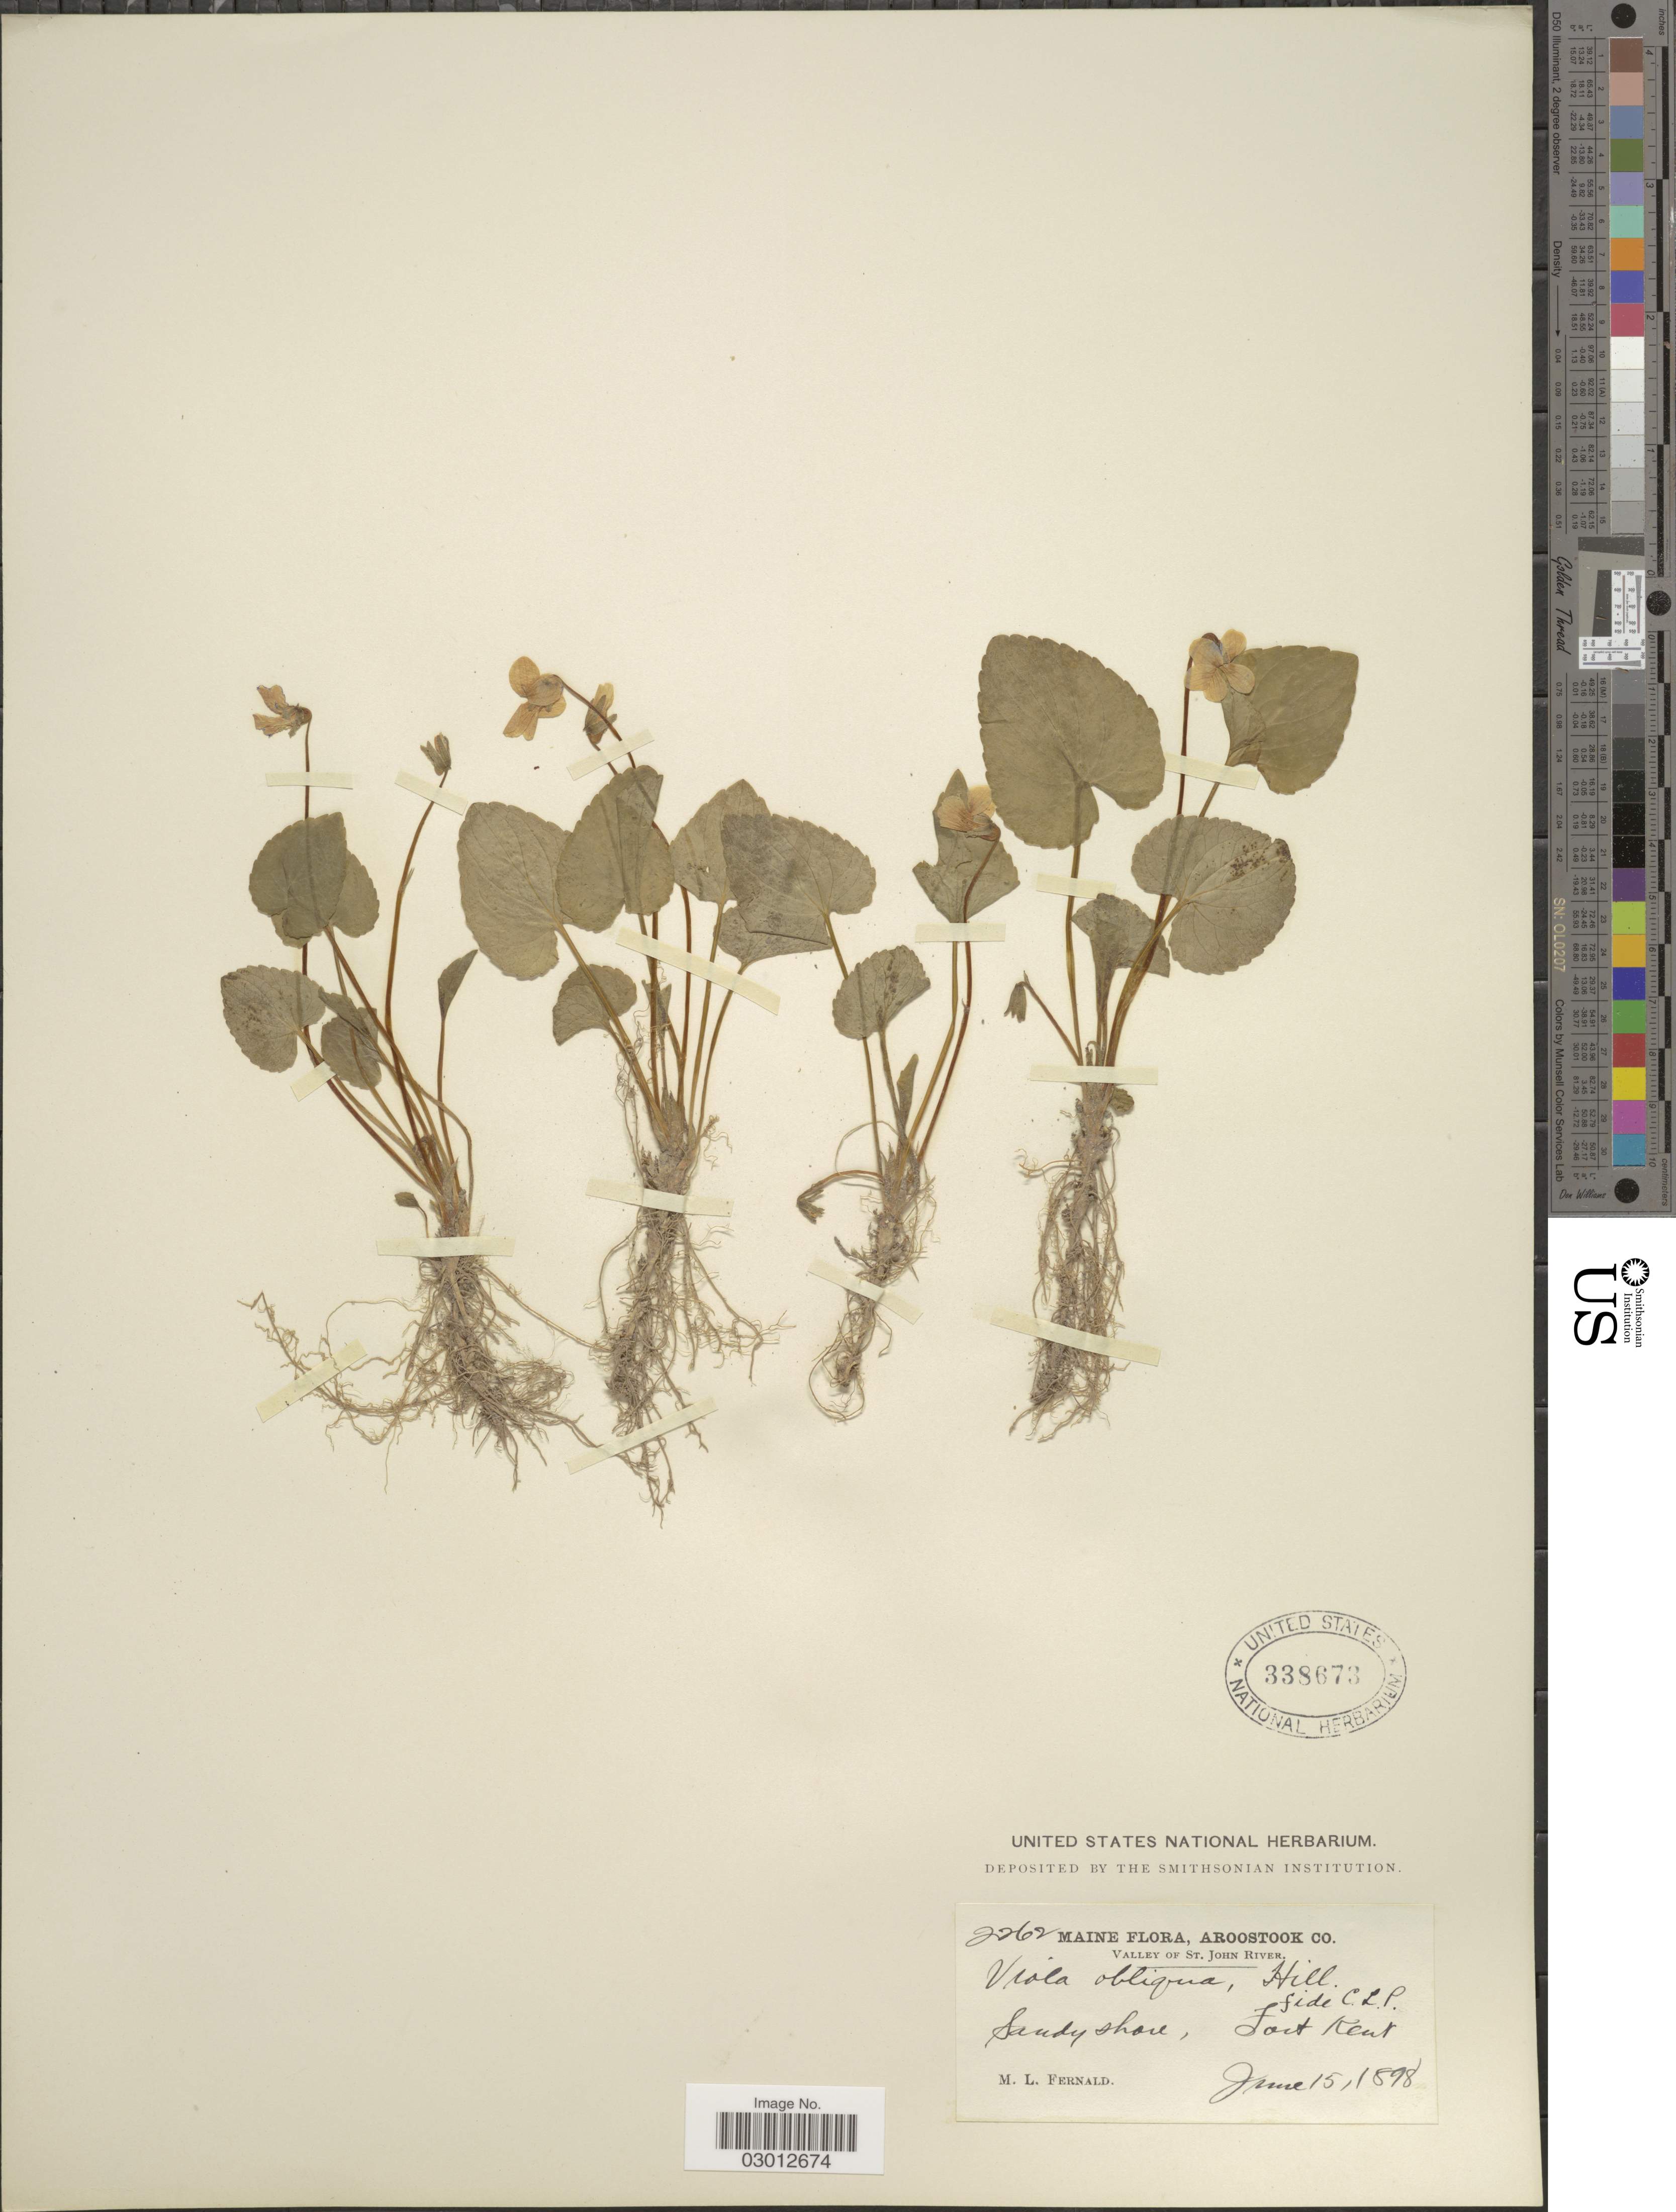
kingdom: Plantae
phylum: Tracheophyta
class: Magnoliopsida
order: Malpighiales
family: Violaceae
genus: Viola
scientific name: Viola papilionacea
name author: Pursh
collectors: M. L. Fernald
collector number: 2262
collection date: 1898-06-15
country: United States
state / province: Maine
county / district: Aroostook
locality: Valley of St. John River, Sandy shore, Fort Kent.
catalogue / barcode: US 338673